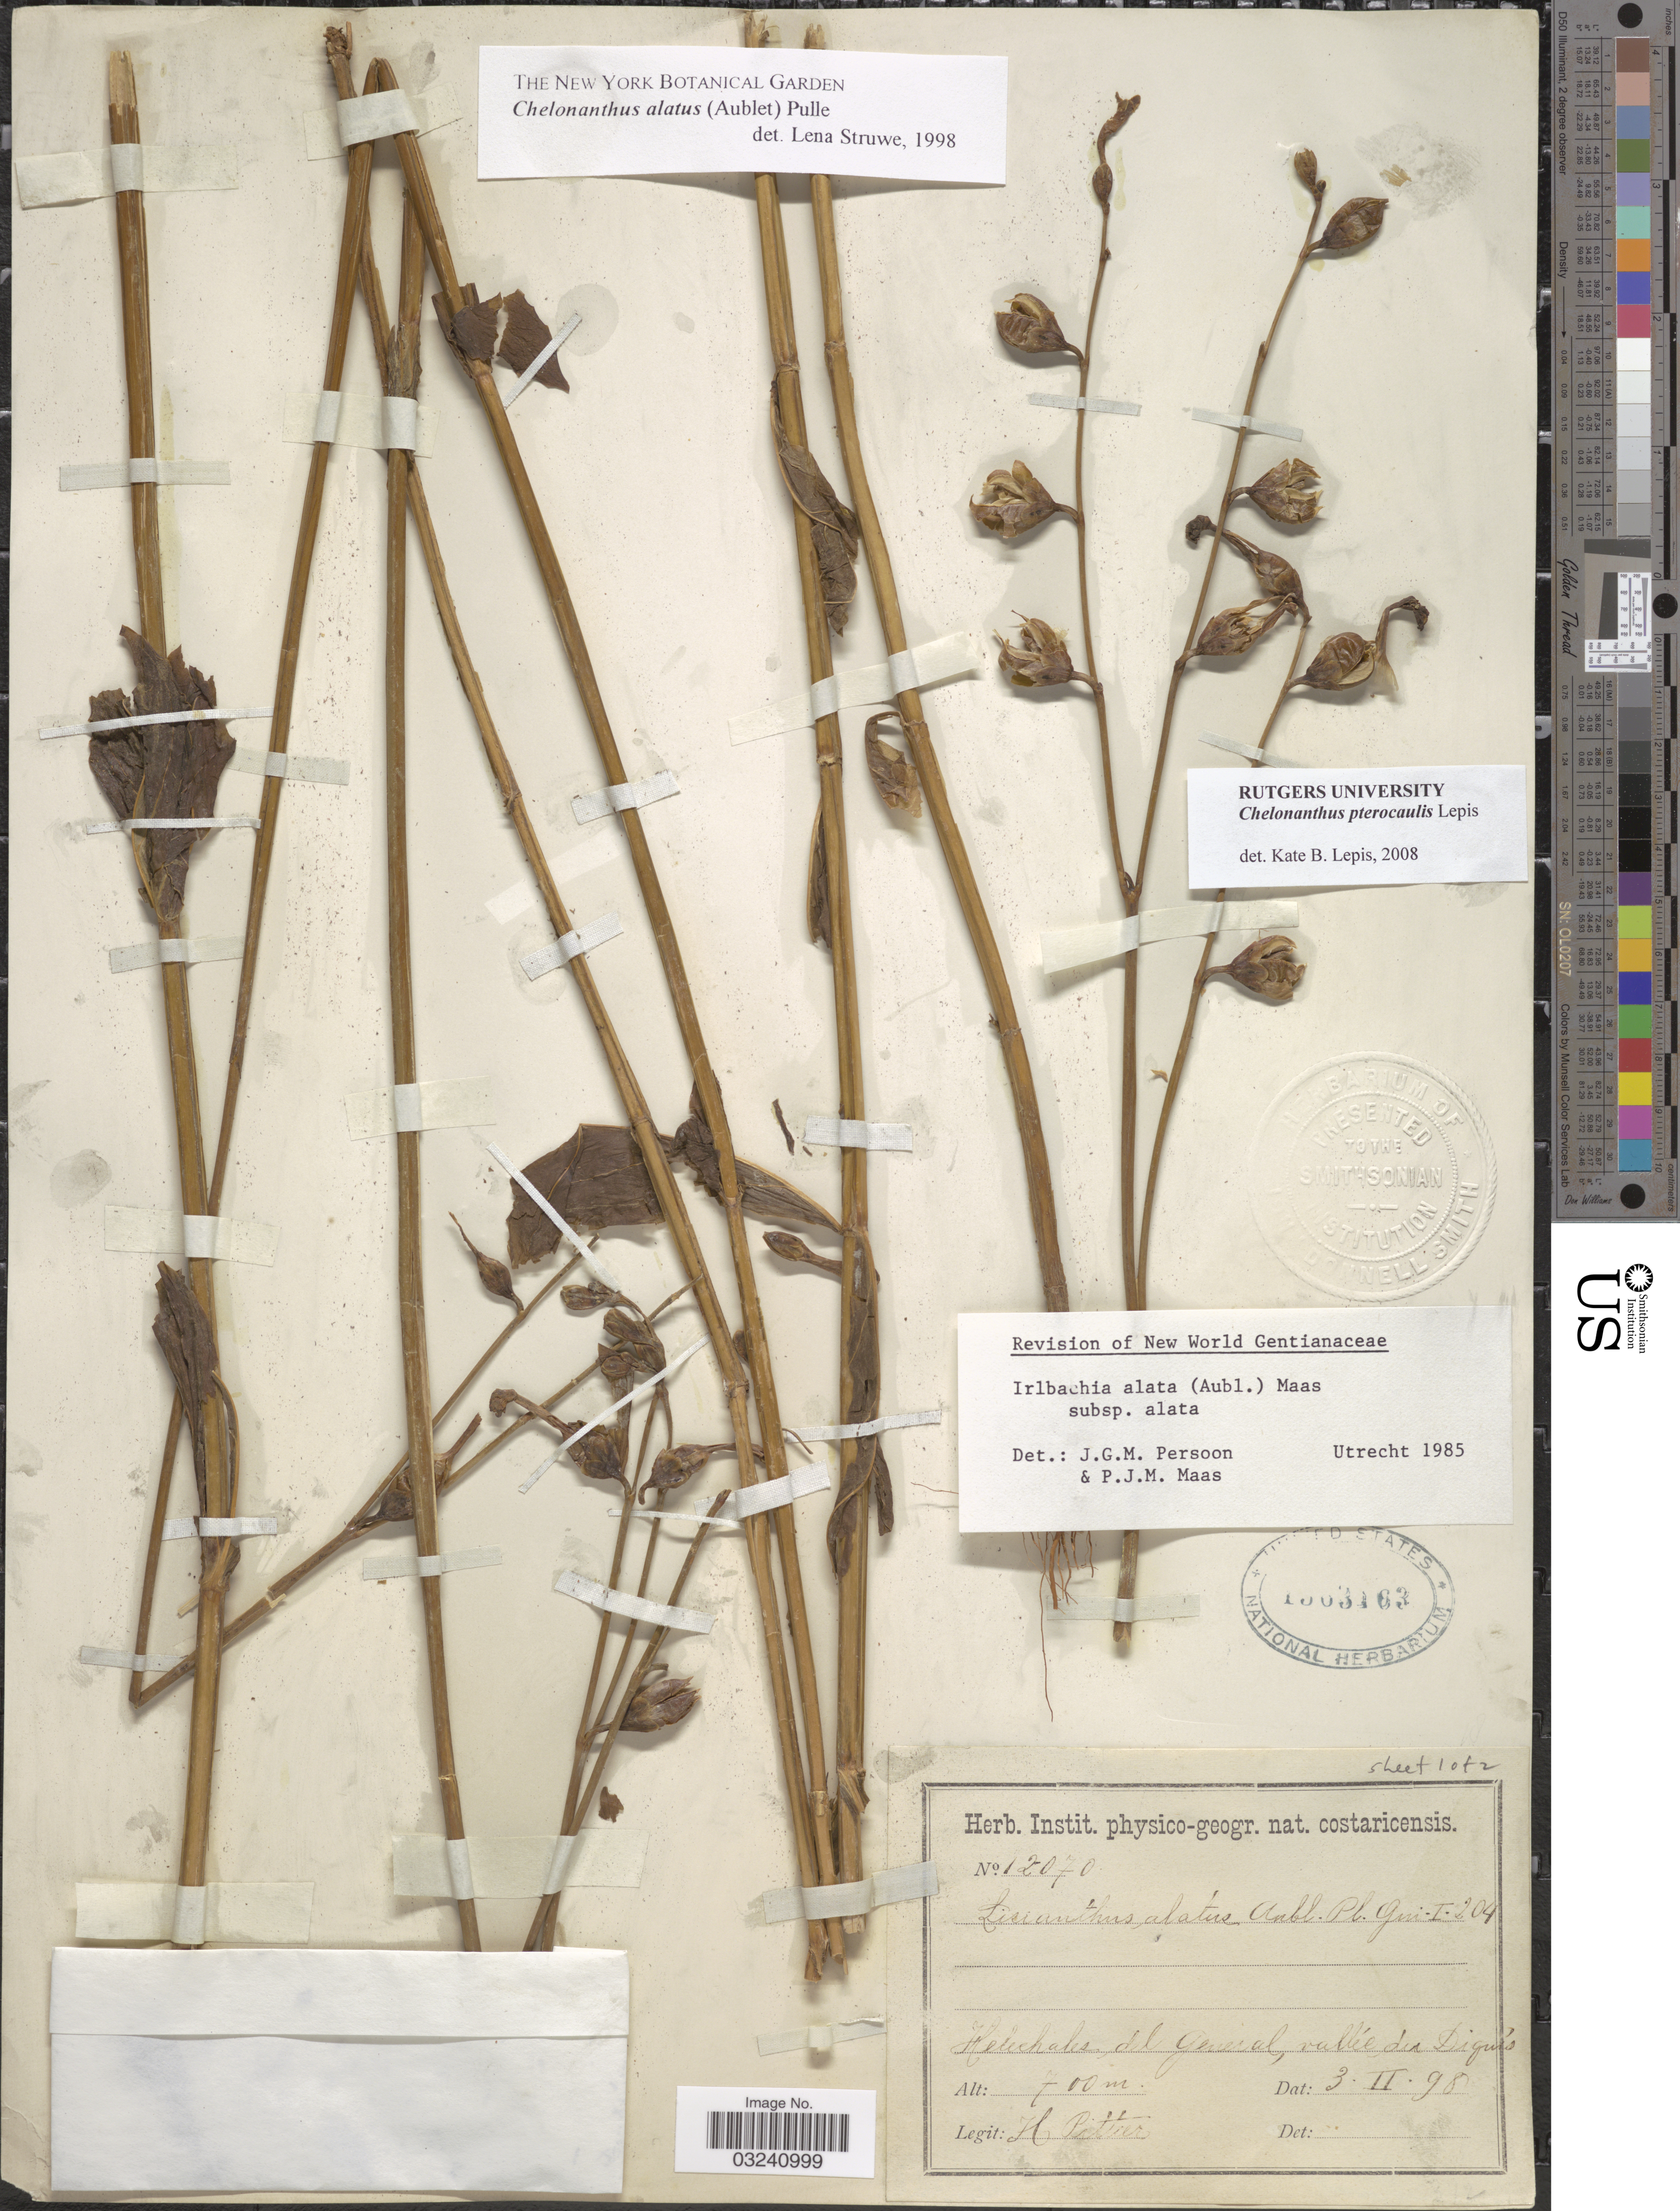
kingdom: Plantae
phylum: Tracheophyta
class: Magnoliopsida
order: Gentianales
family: Gentianaceae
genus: Chelonanthus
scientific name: Chelonanthus pterocaulis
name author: Lepis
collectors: H. F. Pittier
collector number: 12070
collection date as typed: Transcribed d/m/y: 3/2/98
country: Costa Rica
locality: Helechales del General, vallée du Diquis.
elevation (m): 700